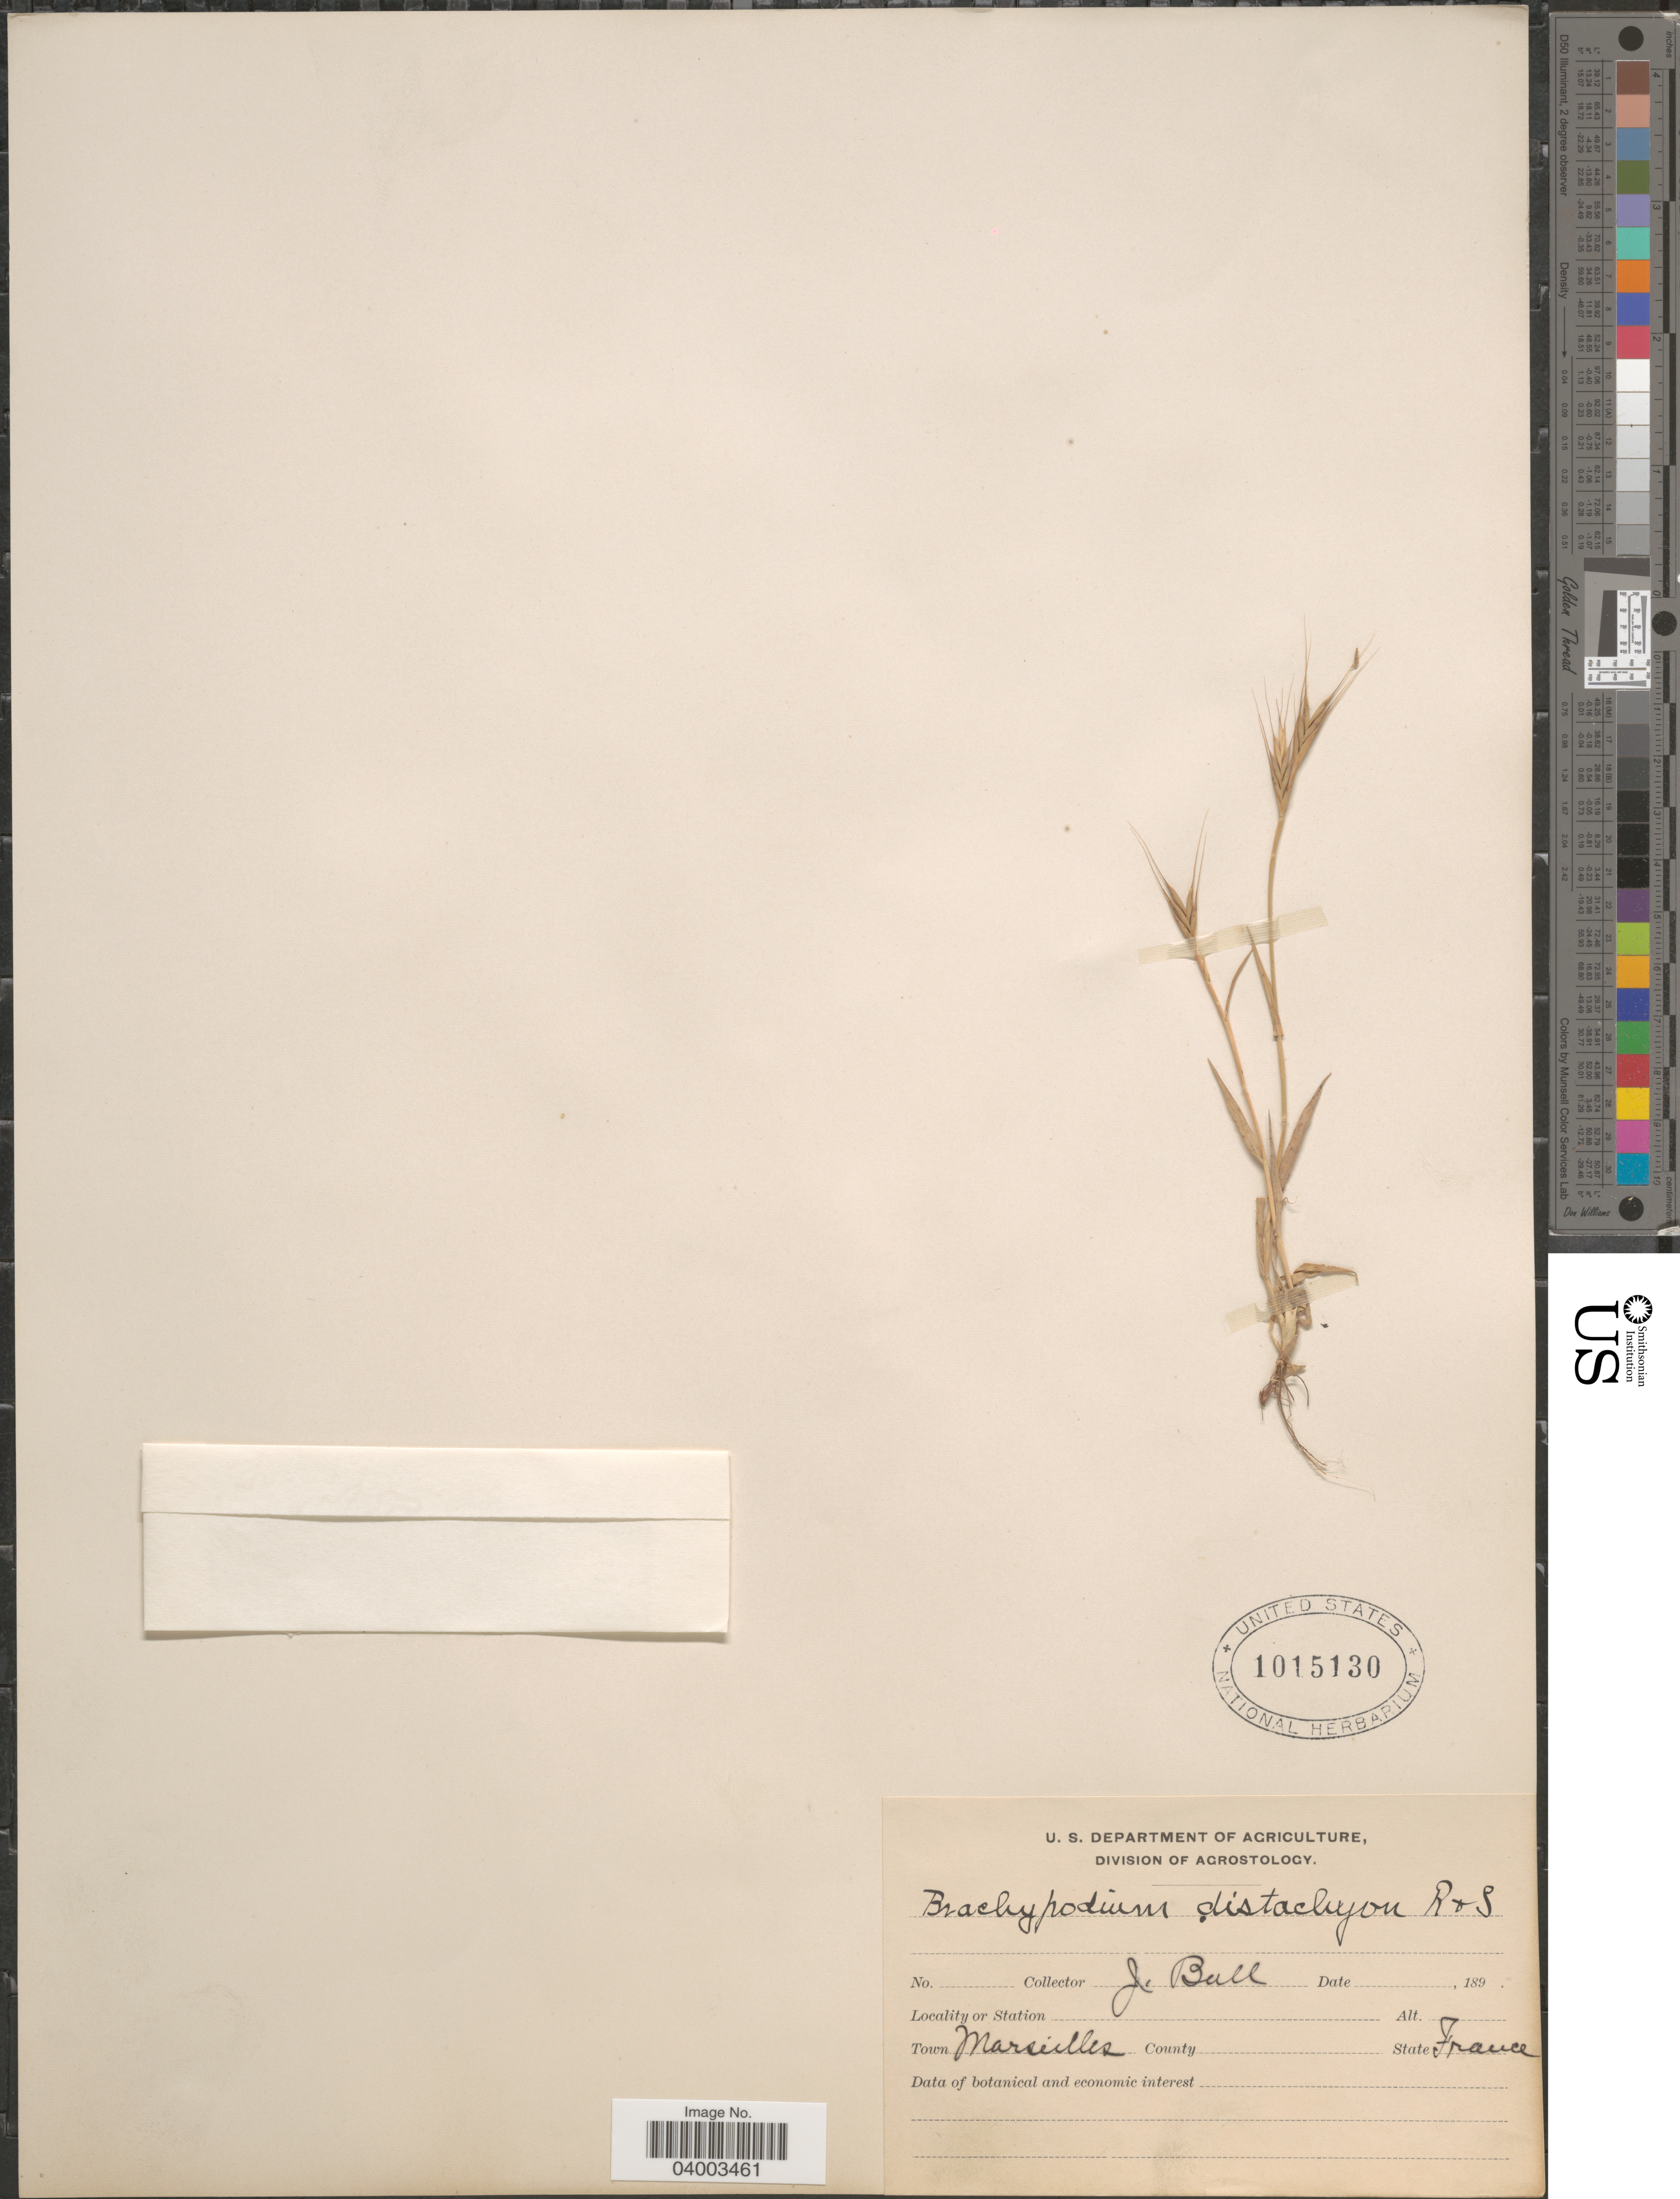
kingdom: Plantae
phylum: Tracheophyta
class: Liliopsida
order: Poales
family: Poaceae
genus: Brachypodium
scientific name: Brachypodium distachyon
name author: (L.) P. Beauv.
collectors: J. Ball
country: France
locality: Marseilles.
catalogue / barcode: US 1015130